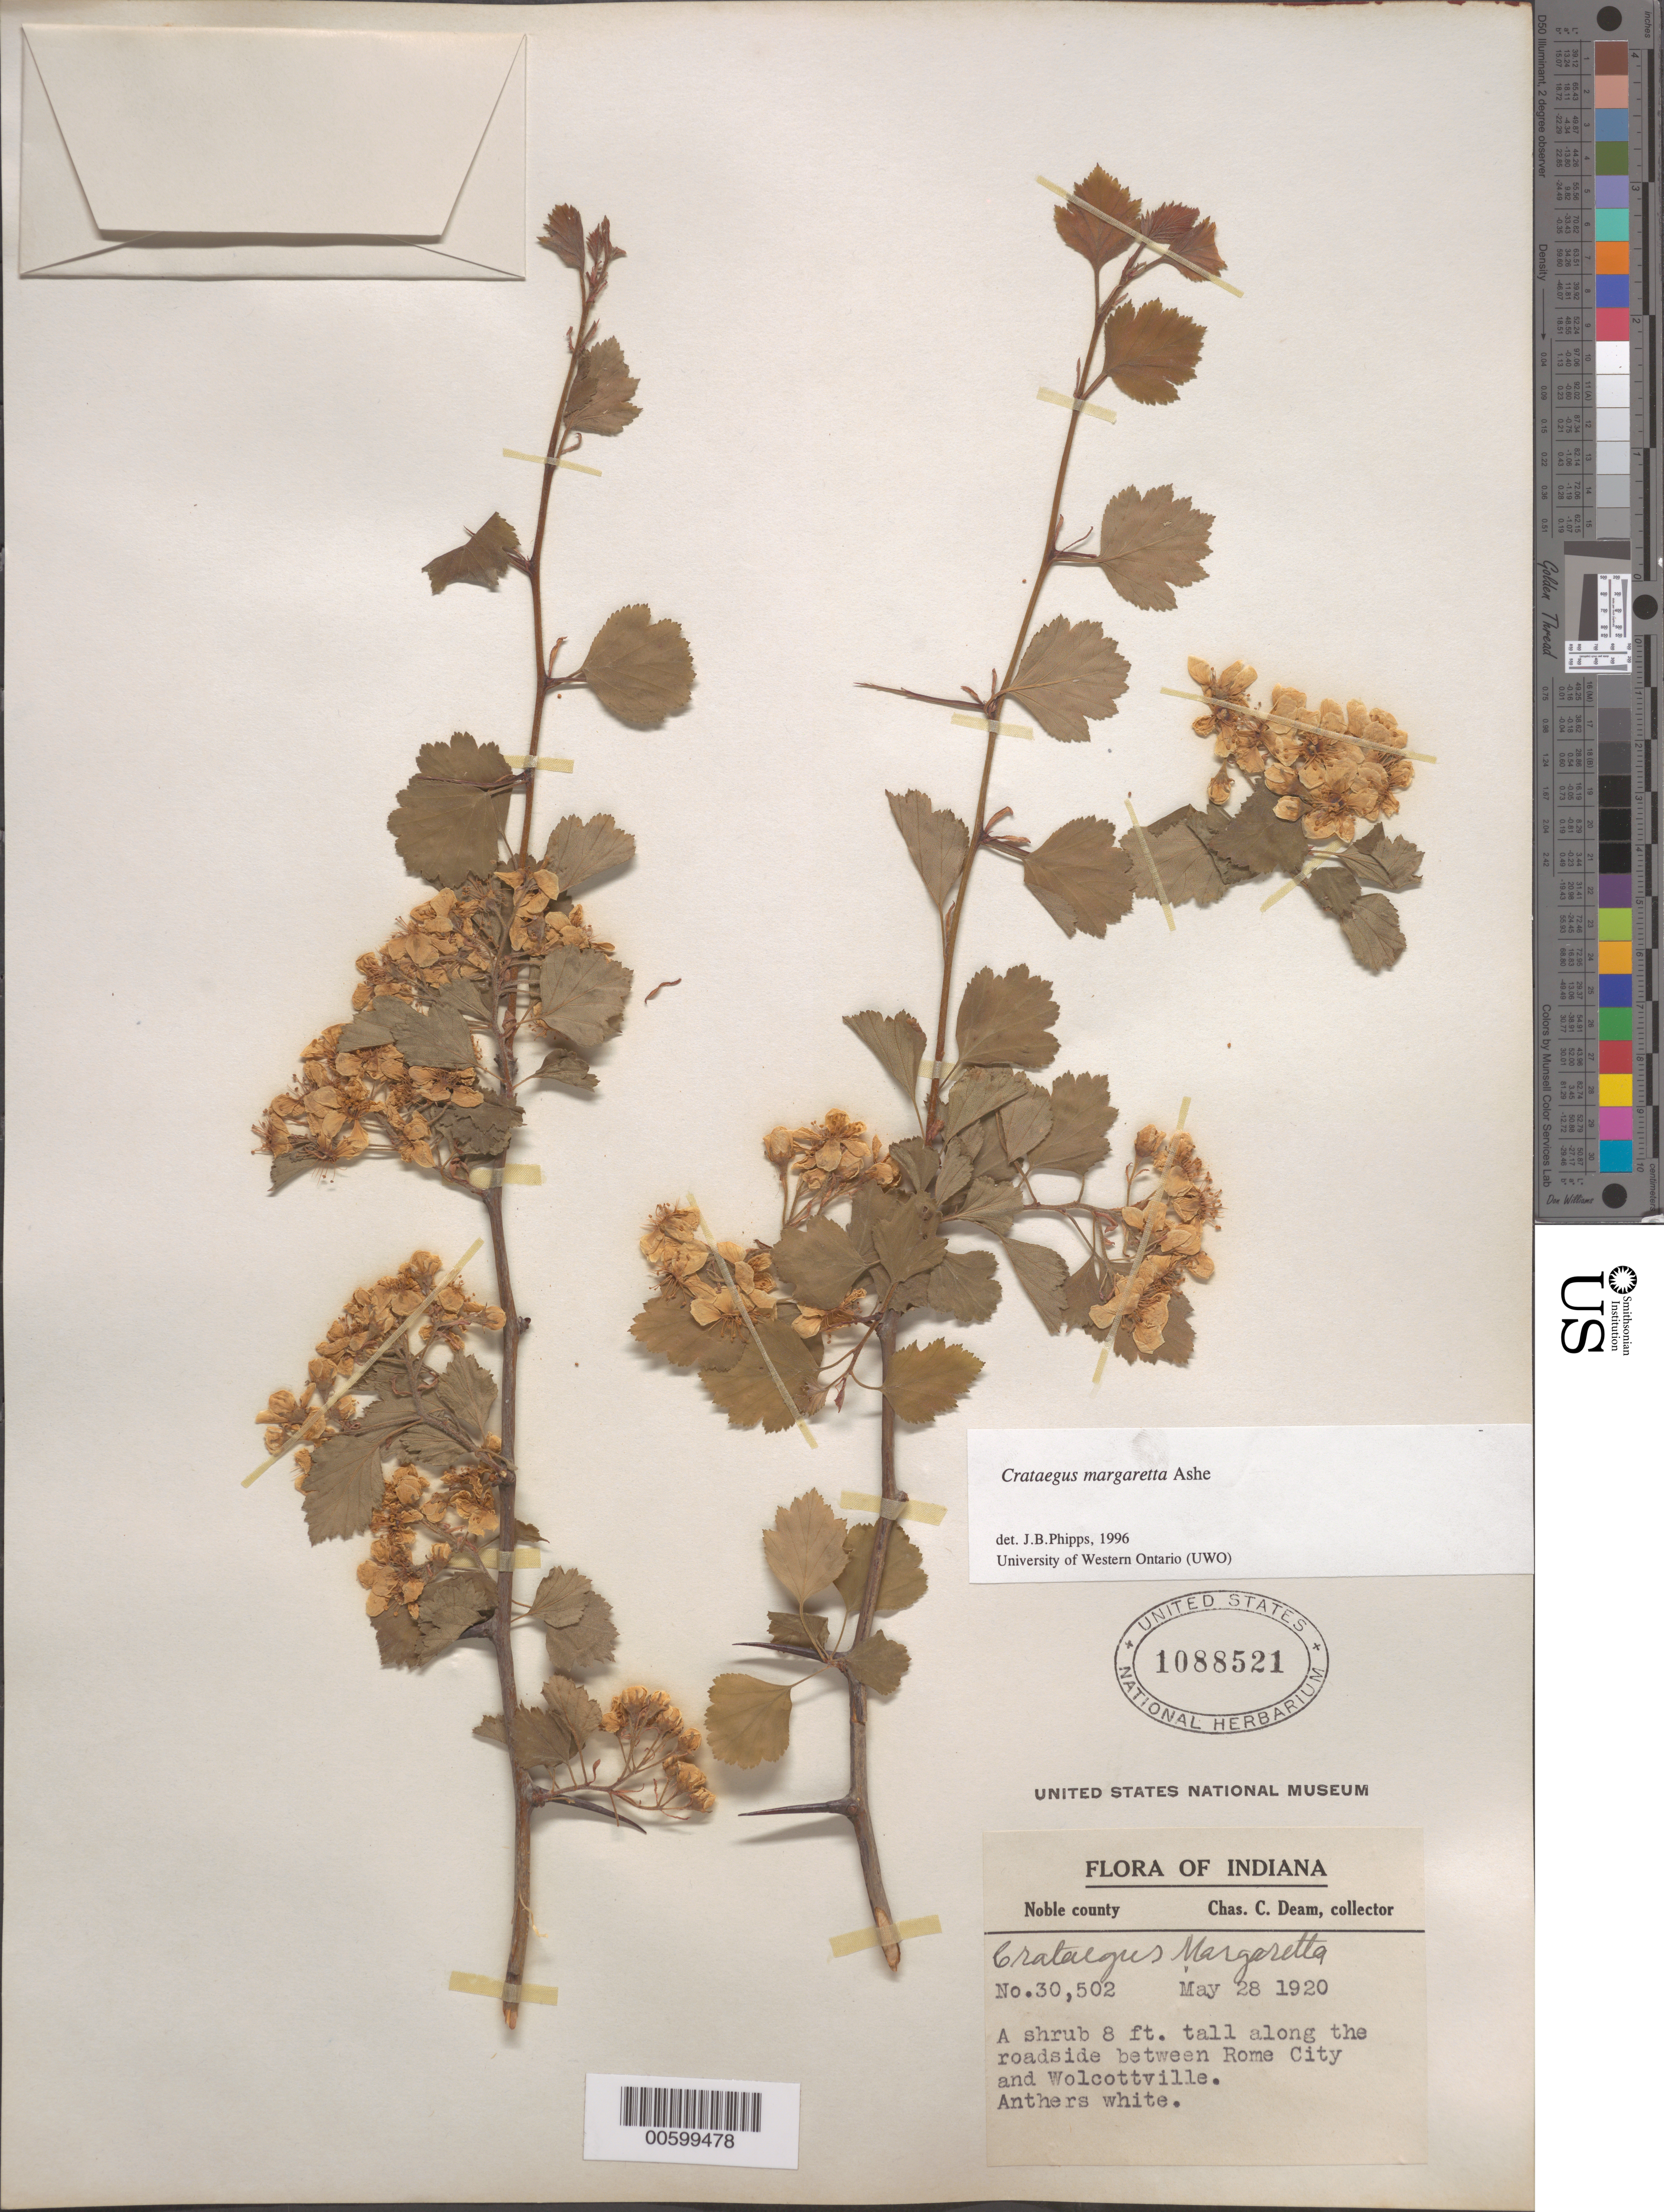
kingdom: Plantae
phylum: Tracheophyta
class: Magnoliopsida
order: Rosales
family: Rosaceae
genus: Crataegus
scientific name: Crataegus margarettae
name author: Ashe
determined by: Phipps, James B., (UWO), University of Western Ontario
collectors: C. C. Deam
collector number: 30502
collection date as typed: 28 May 1920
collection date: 1920-05-28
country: United States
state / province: Indiana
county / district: Noble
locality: Between Rome City and Wolcottville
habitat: Along the roadside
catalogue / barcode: US 1088521